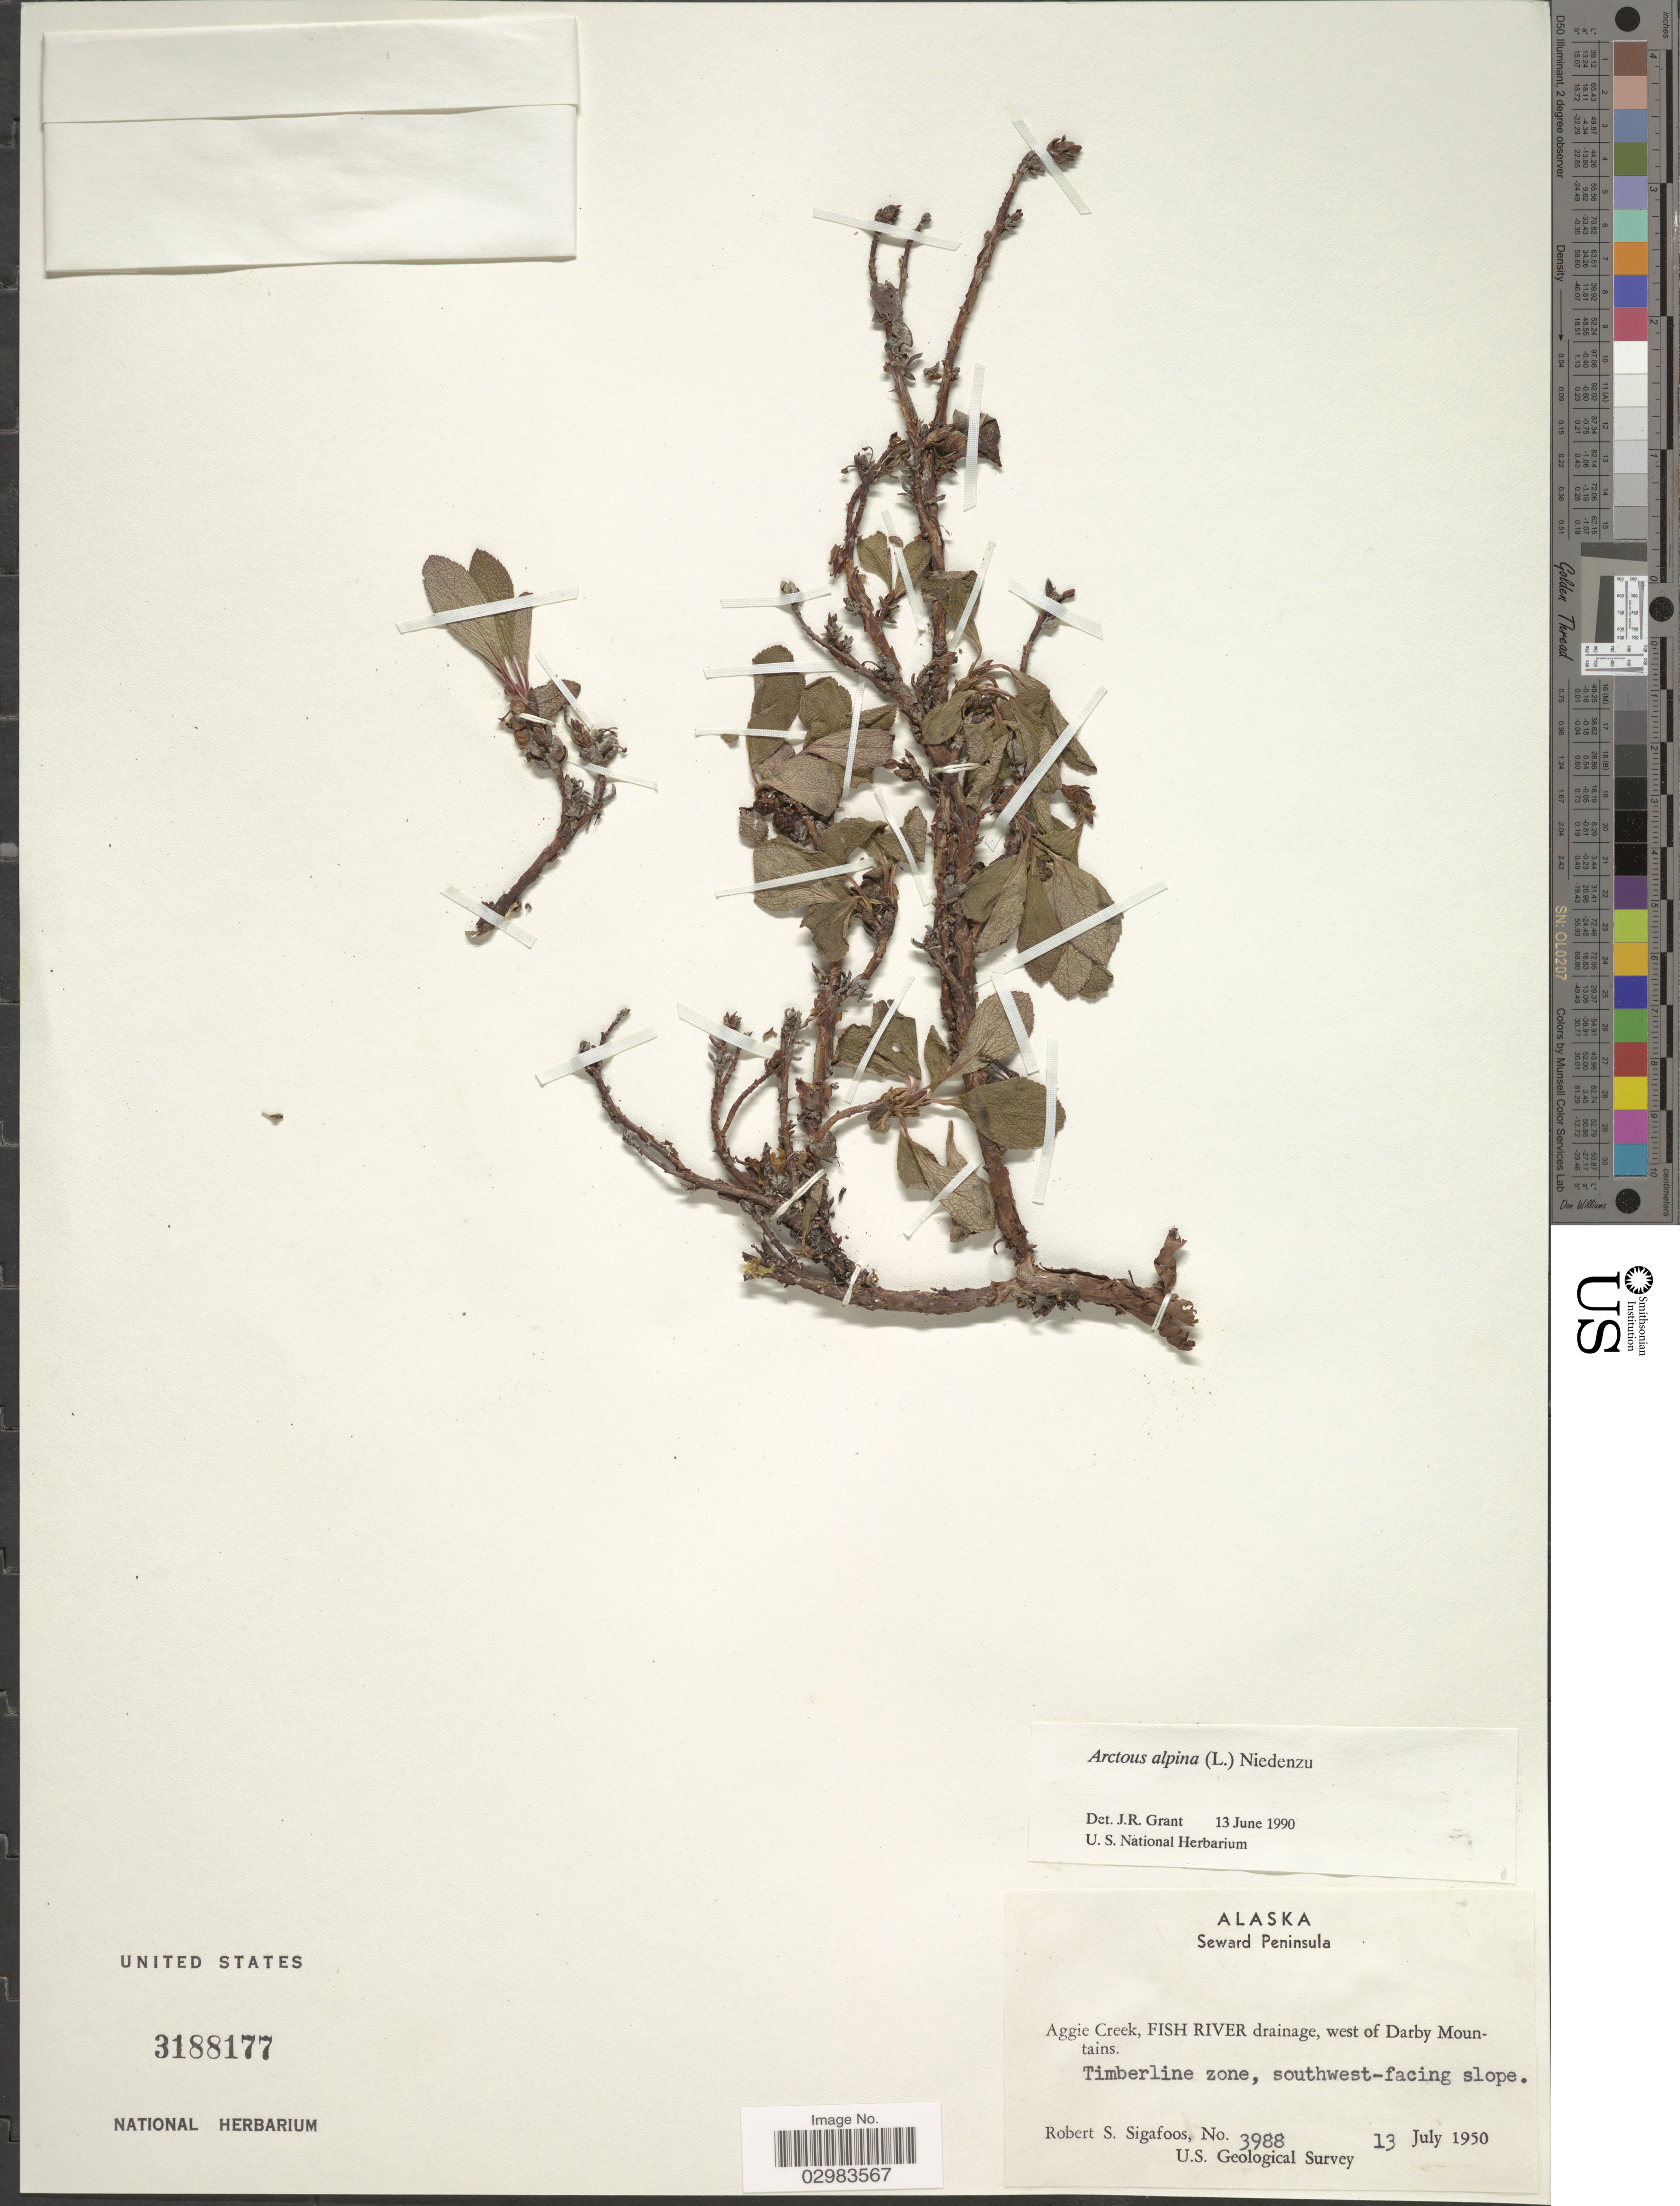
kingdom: Plantae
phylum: Tracheophyta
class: Magnoliopsida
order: Ericales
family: Ericaceae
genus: Arctostaphylos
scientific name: Arctostaphylos alpina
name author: (L.) Spreng.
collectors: R. Sigafoos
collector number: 3988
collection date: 1950-07-13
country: United States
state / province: Alaska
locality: Seward Peninsula, Aggie Creek, Fish River drainage, west of Darby Mountains, Timberline zone, southwest-facing slope.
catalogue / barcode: US 3188177